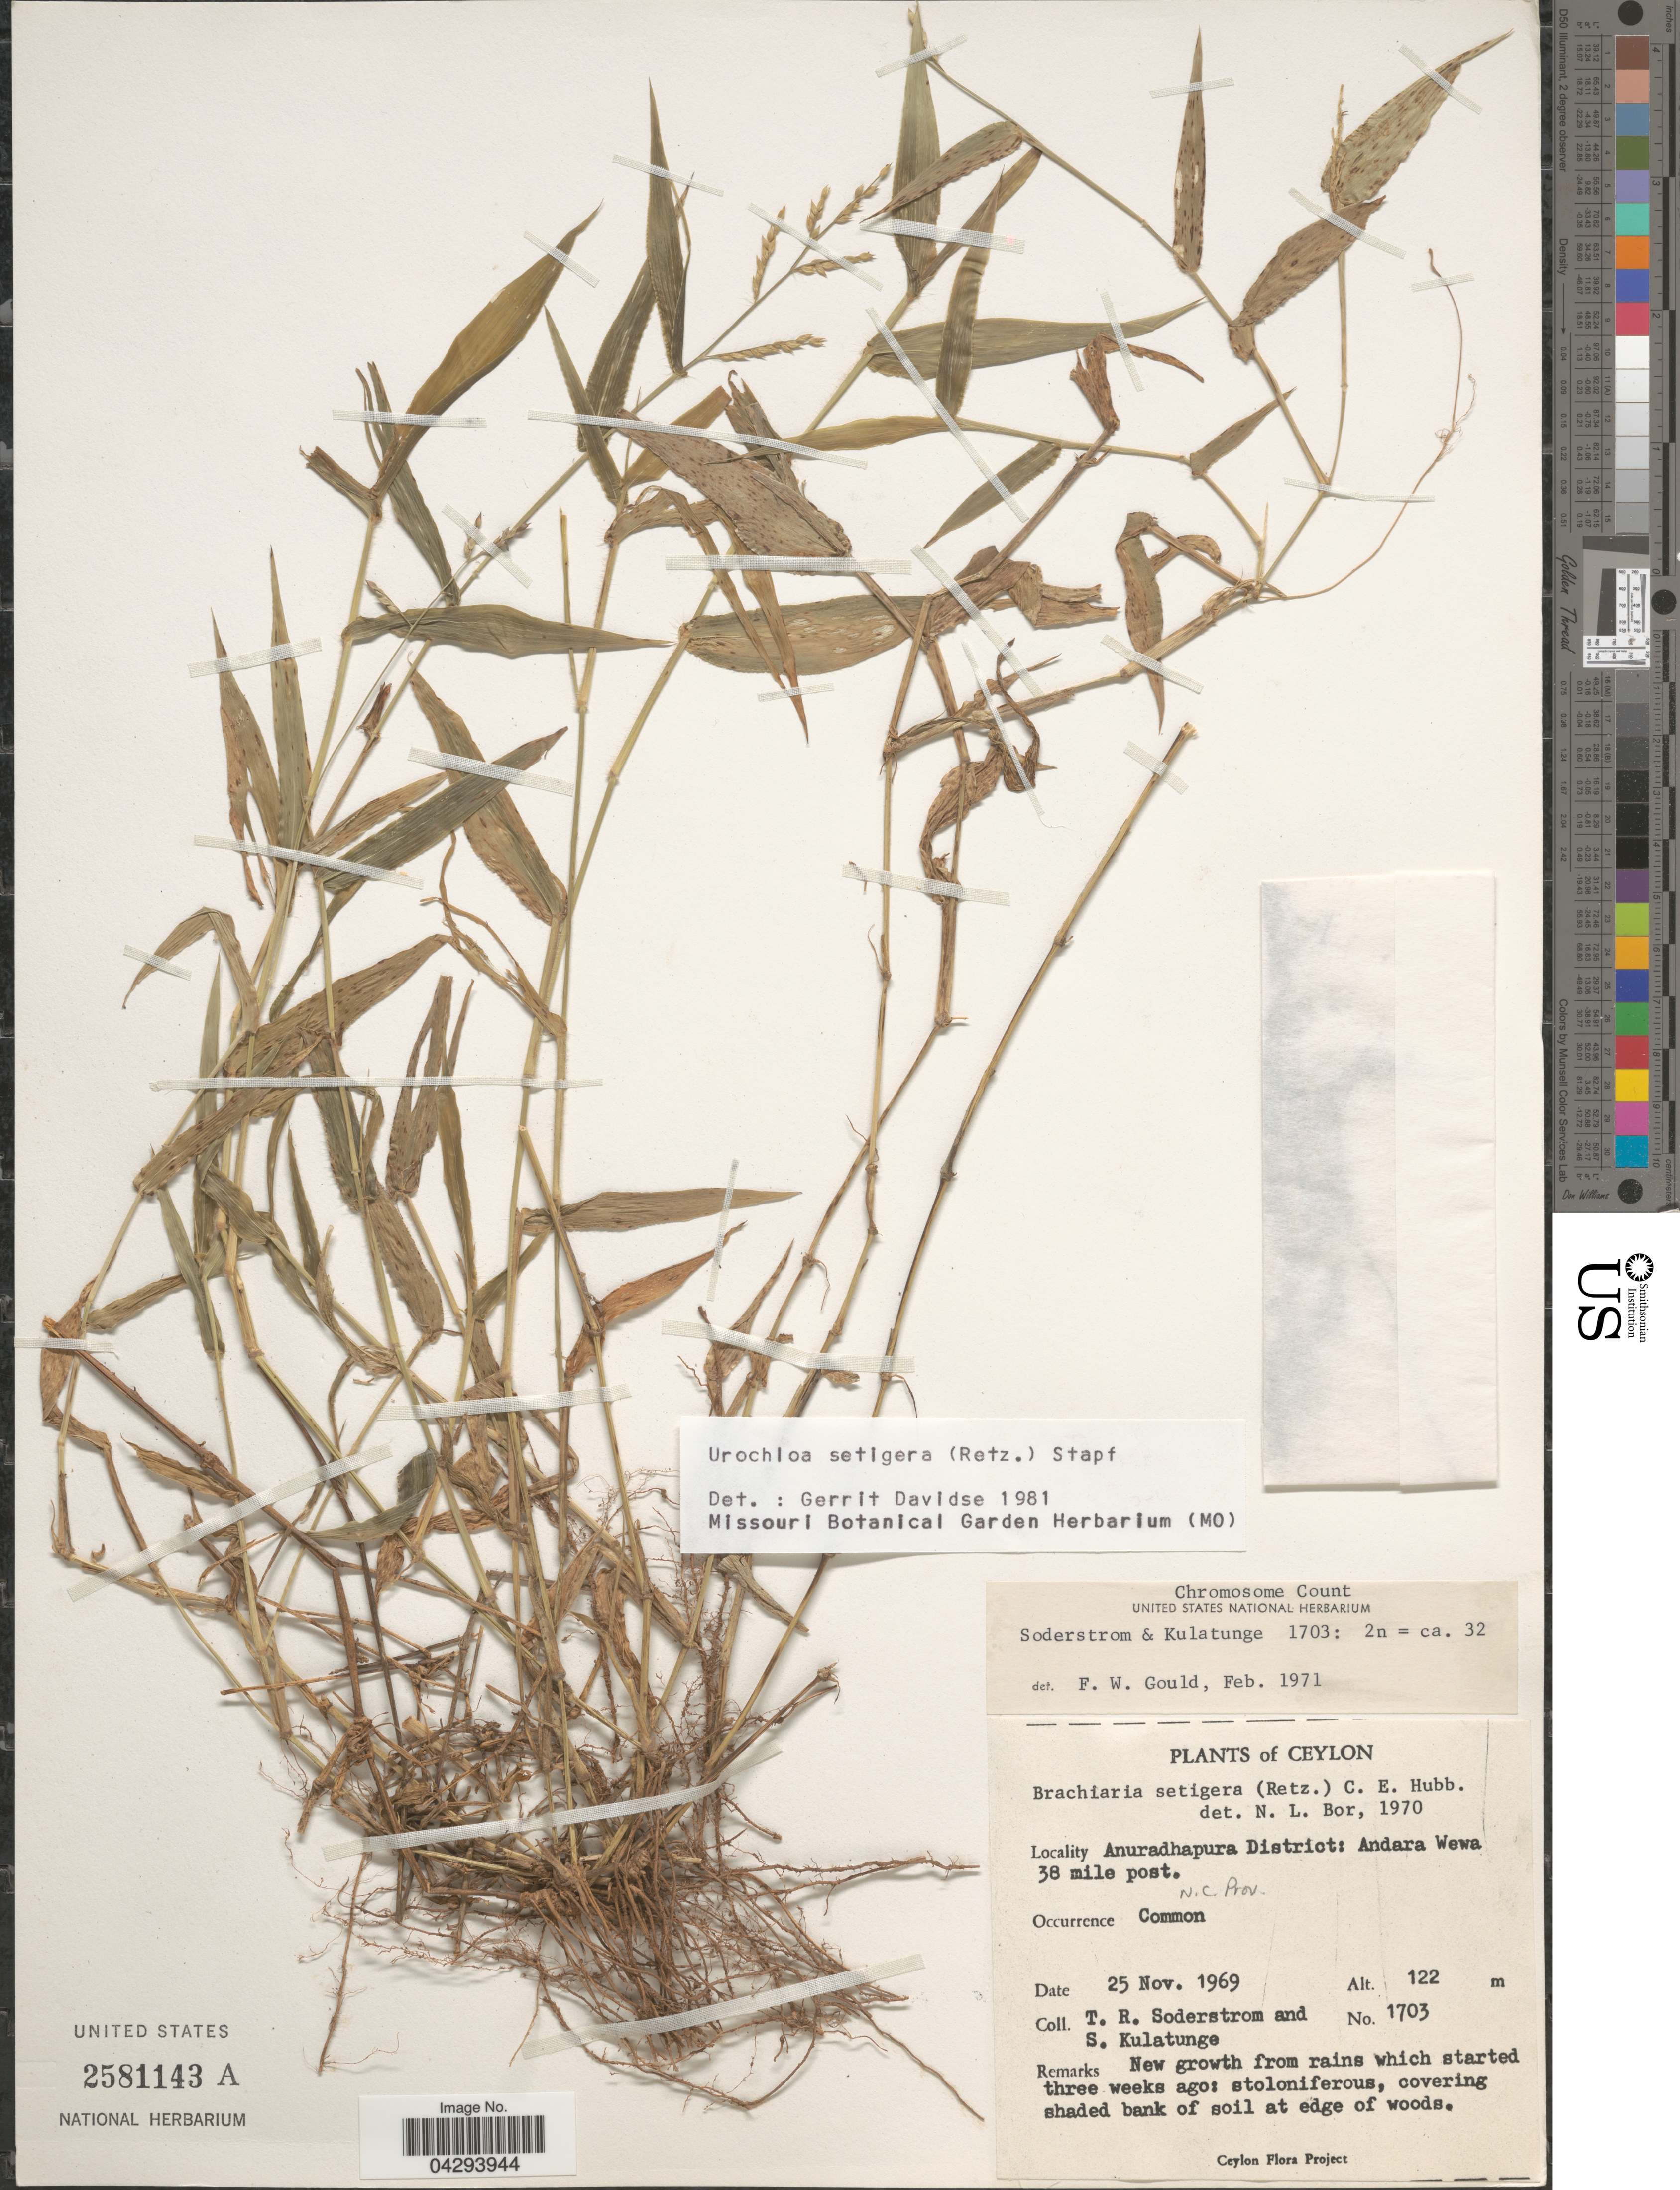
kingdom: Plantae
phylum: Tracheophyta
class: Liliopsida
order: Poales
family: Poaceae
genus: Urochloa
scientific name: Urochloa setigera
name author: (Retz.) Stapf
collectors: T. R. Soderstrom & S. Kulatunge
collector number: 1703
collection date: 1969-11-25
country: Sri Lanka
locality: Ceylon. Anuradhapura District: Andara Wewa 38 mile post.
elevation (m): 122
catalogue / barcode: US 2581143A